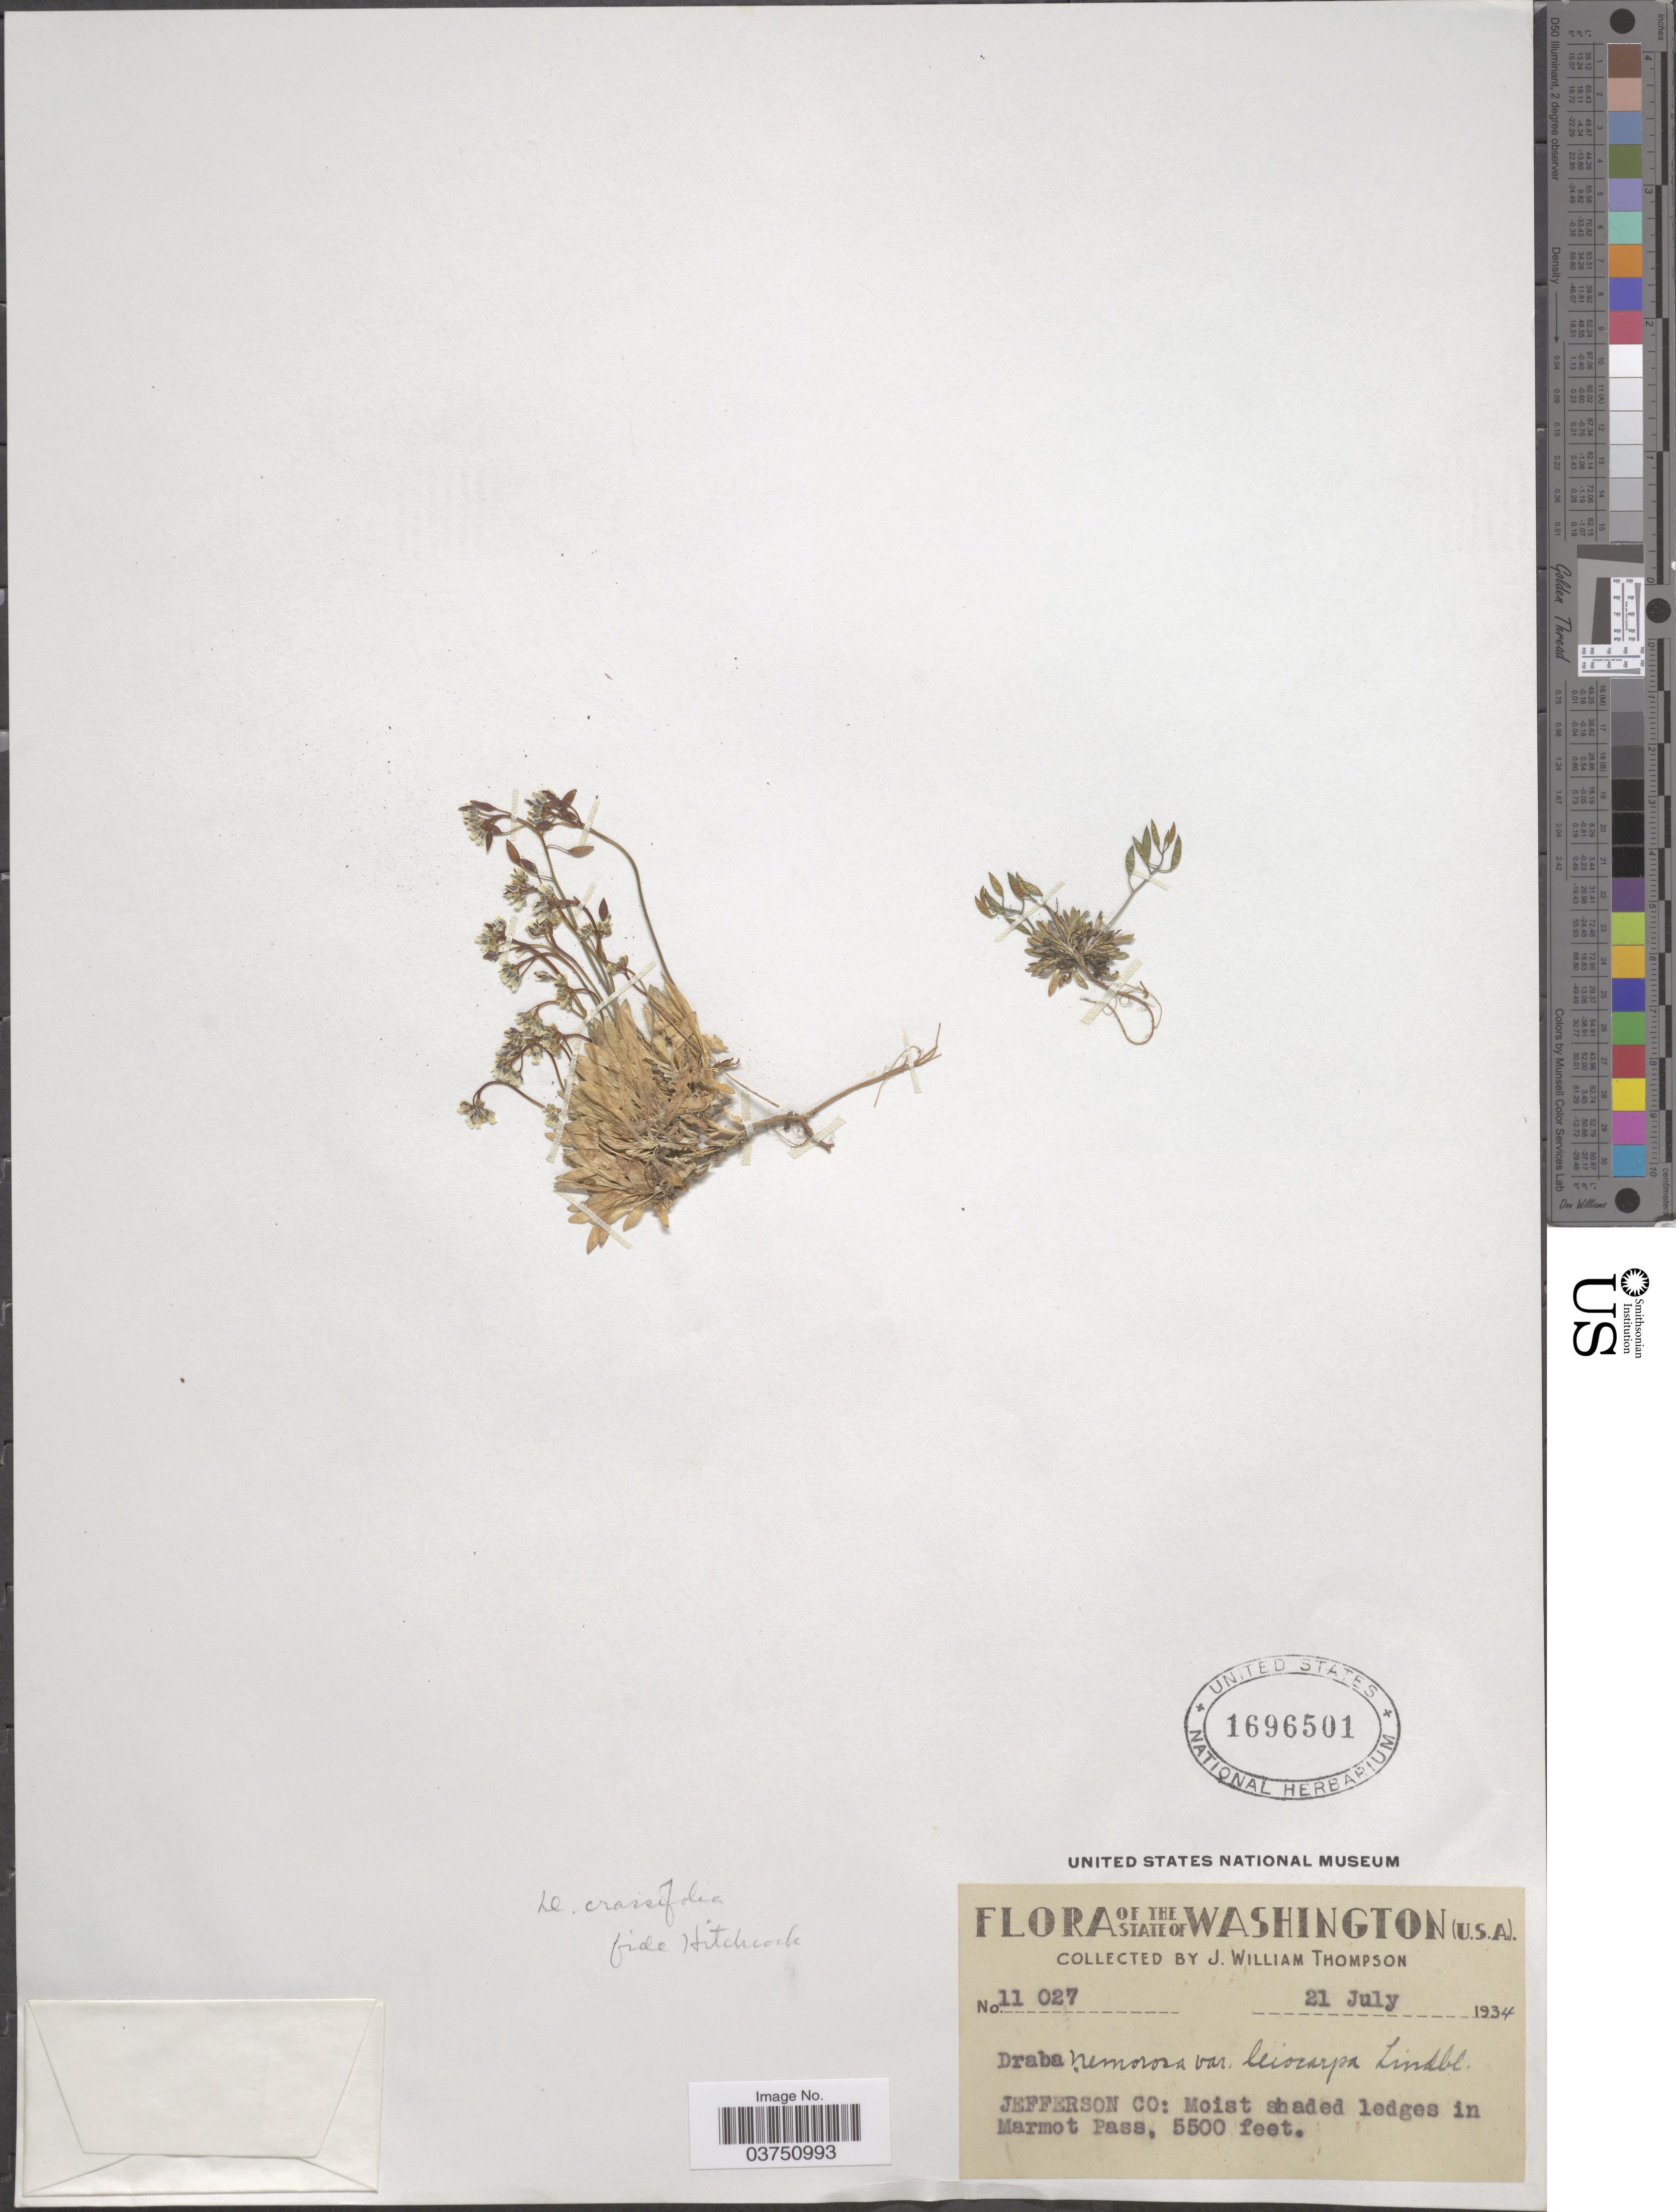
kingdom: Plantae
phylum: Tracheophyta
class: Magnoliopsida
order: Brassicales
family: Brassicaceae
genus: Draba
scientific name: Draba crassifolia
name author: Graham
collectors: J. W. Thompson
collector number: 11 027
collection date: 1934-07-21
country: United States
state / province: Washington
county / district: Jefferson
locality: Jefferson Co: Moist shaded ledges in Marmot Pass.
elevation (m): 1676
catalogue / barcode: US 1696501